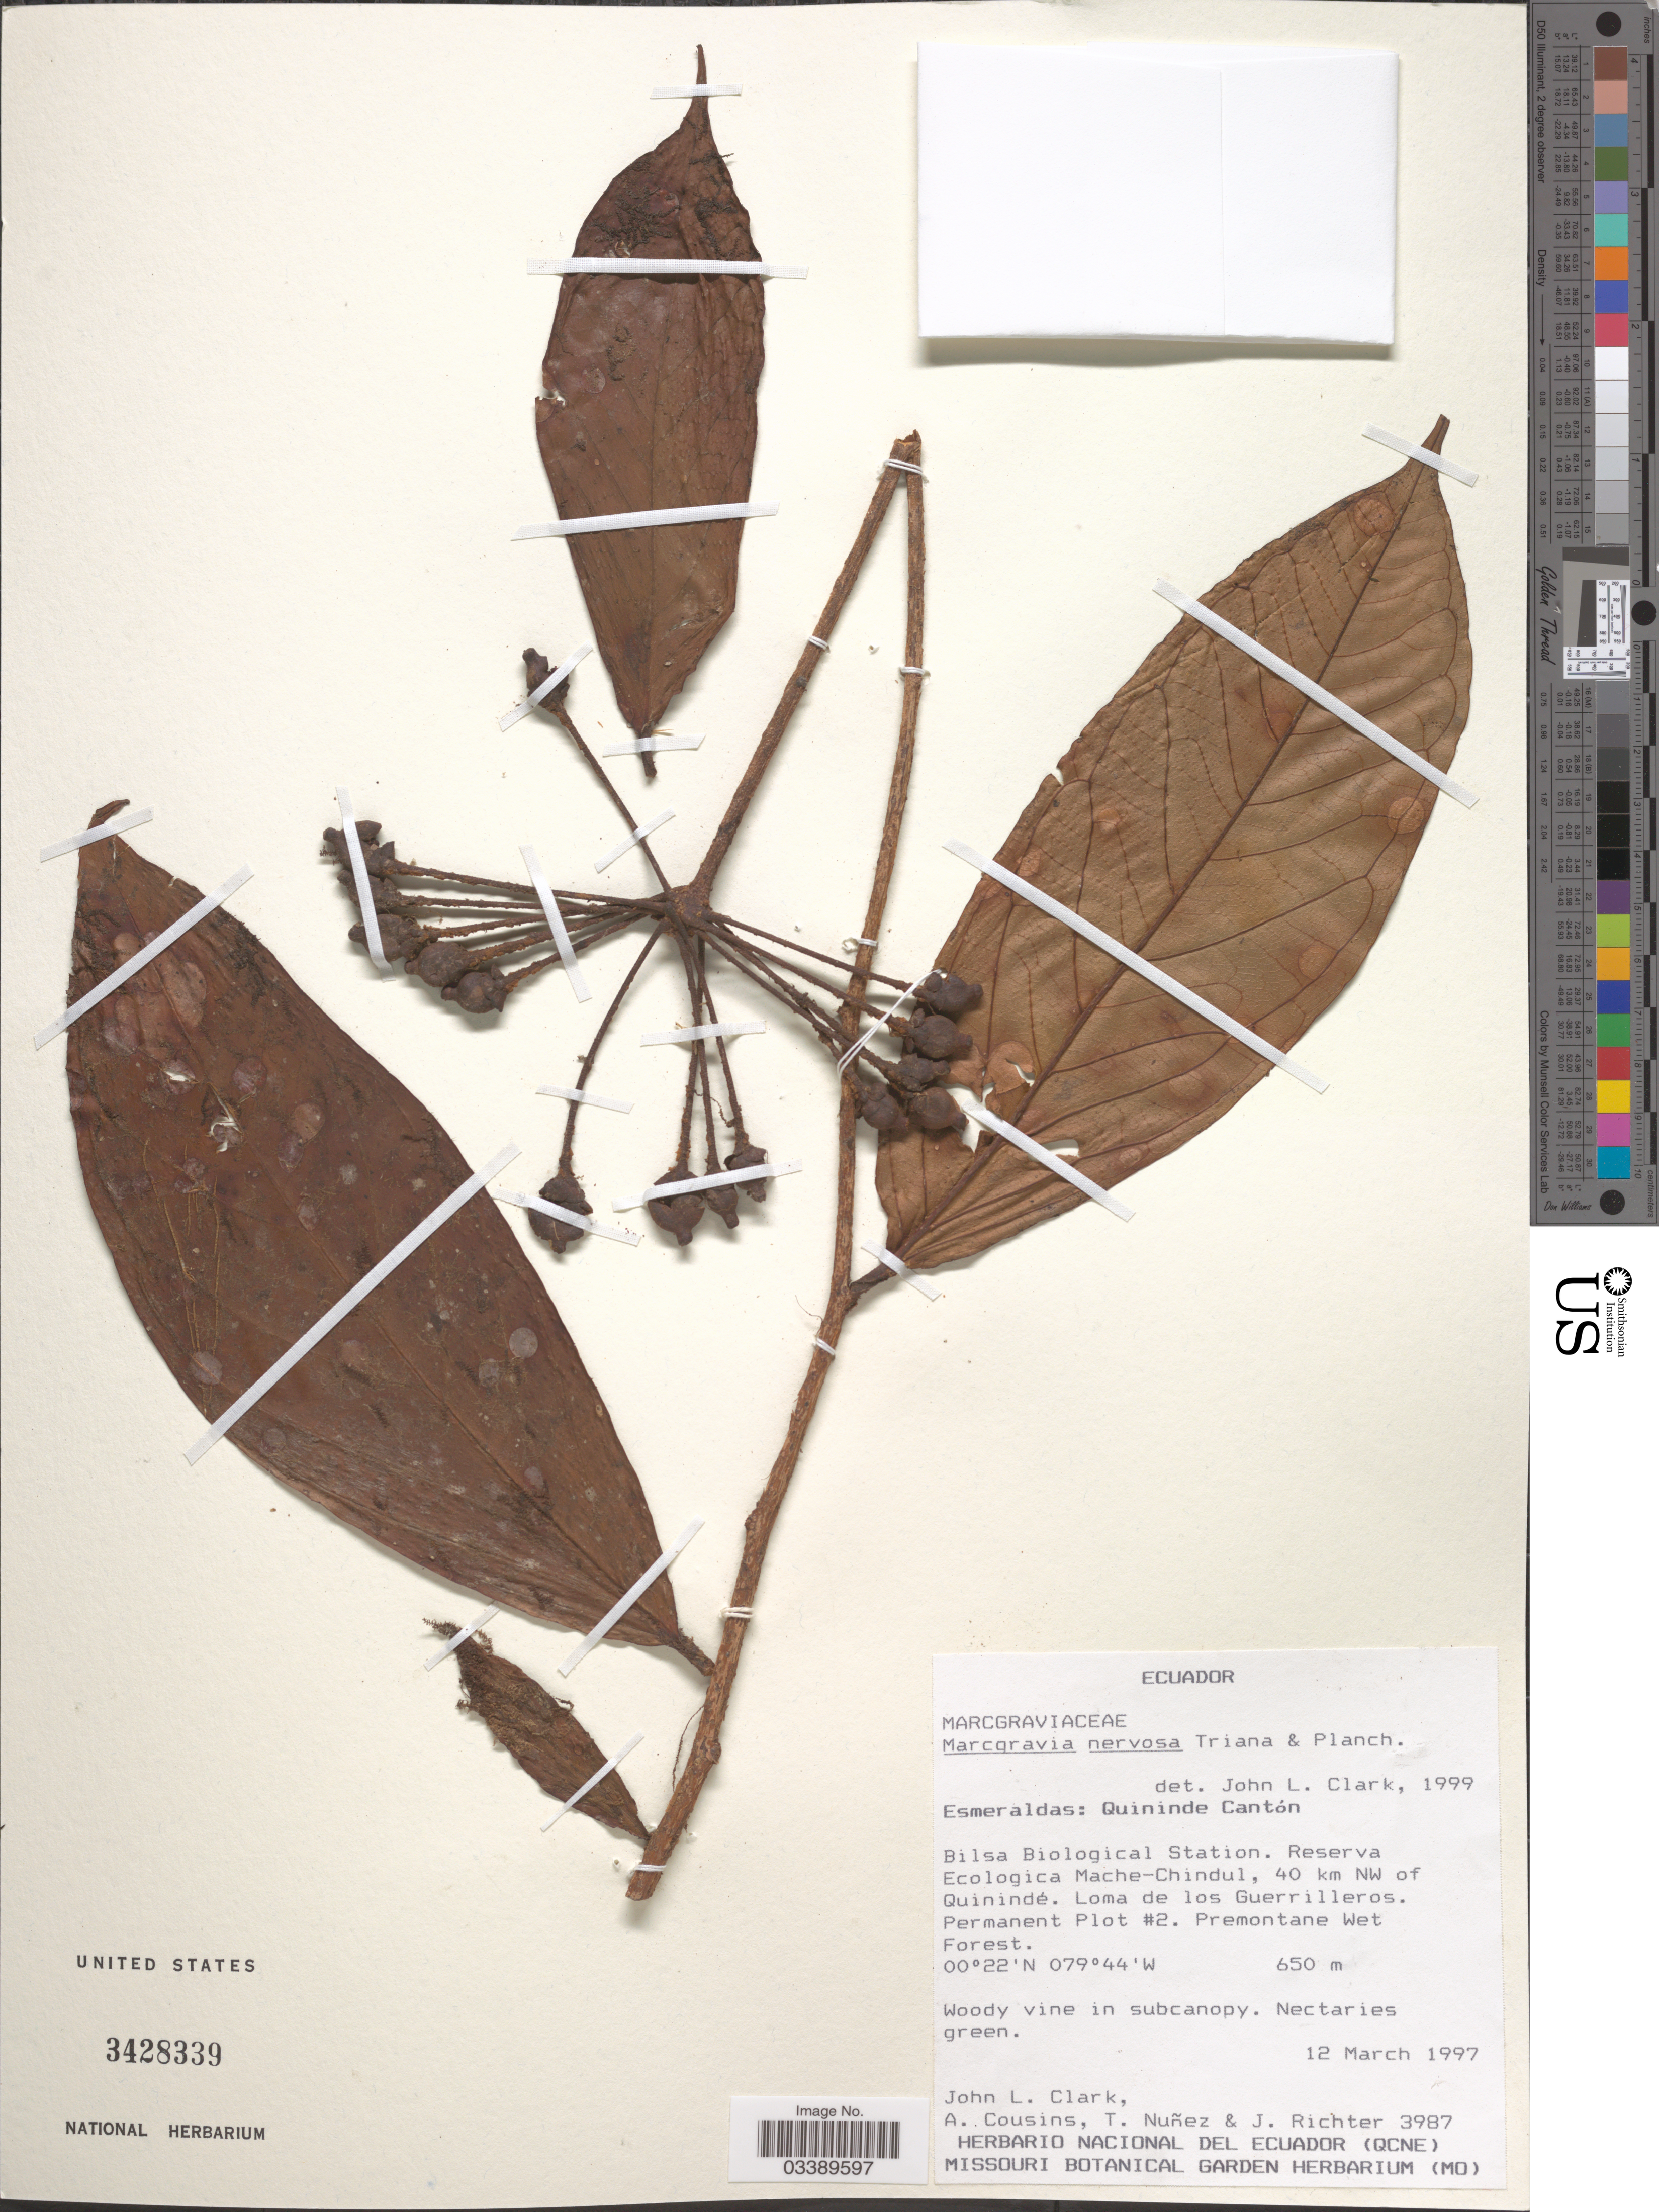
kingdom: Plantae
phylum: Tracheophyta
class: Magnoliopsida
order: Ericales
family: Marcgraviaceae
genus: Marcgravia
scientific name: Marcgravia nervosa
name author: Triana & Planch.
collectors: J. L. Clark, A. Cousins, T. Núñez & J. Richter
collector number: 3987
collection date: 1997-03-12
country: Ecuador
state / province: Esmeraldas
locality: Quininde Cantón. Bilsa Biological Station. Reserva Ecologica Mache-Chindul, 40 km NW of Quinindé. Loma de los Guerrilleros. Permanent Plot #2.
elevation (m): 650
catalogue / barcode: US 3428339